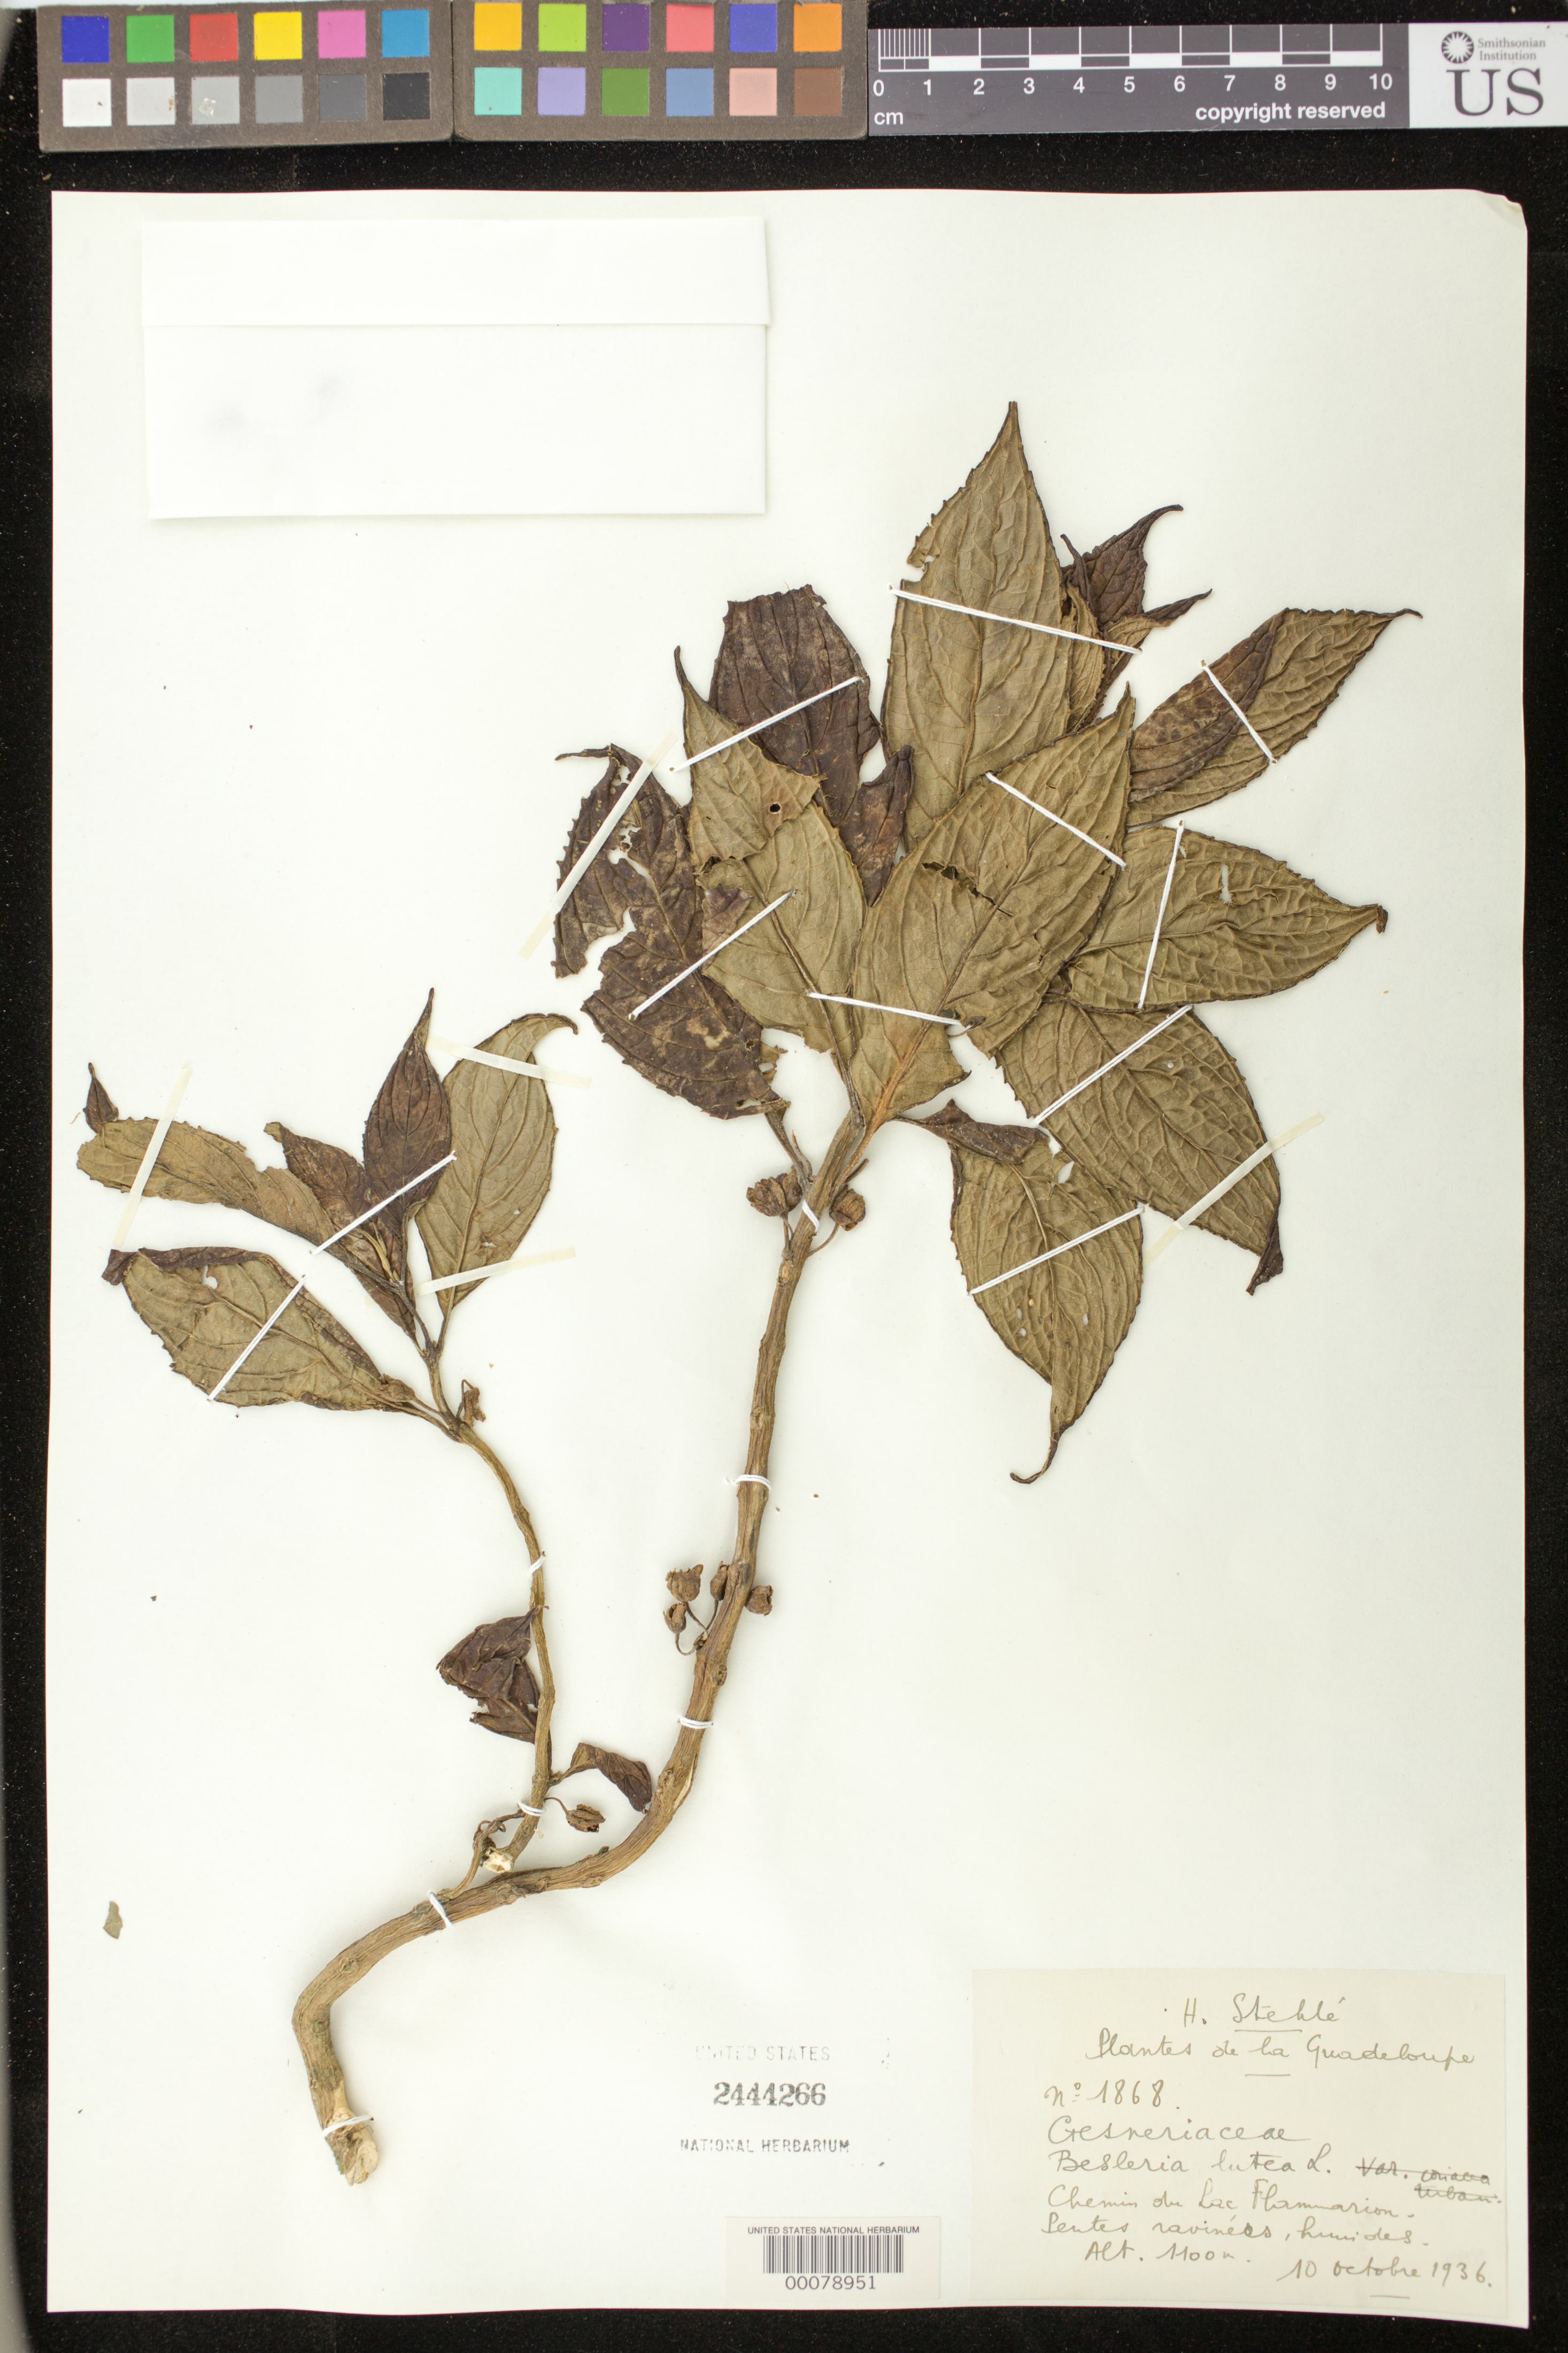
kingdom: Plantae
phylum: Tracheophyta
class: Magnoliopsida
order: Lamiales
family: Gesneriaceae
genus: Besleria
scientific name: Besleria lutea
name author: L.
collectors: H. Stehlé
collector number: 1868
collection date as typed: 10 Oct 1936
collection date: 1936-10-10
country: Guadeloupe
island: Basse Terre [Guadeloupe]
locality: Chemin du Lac Flammarion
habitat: Ravines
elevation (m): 1100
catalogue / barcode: US 2444266